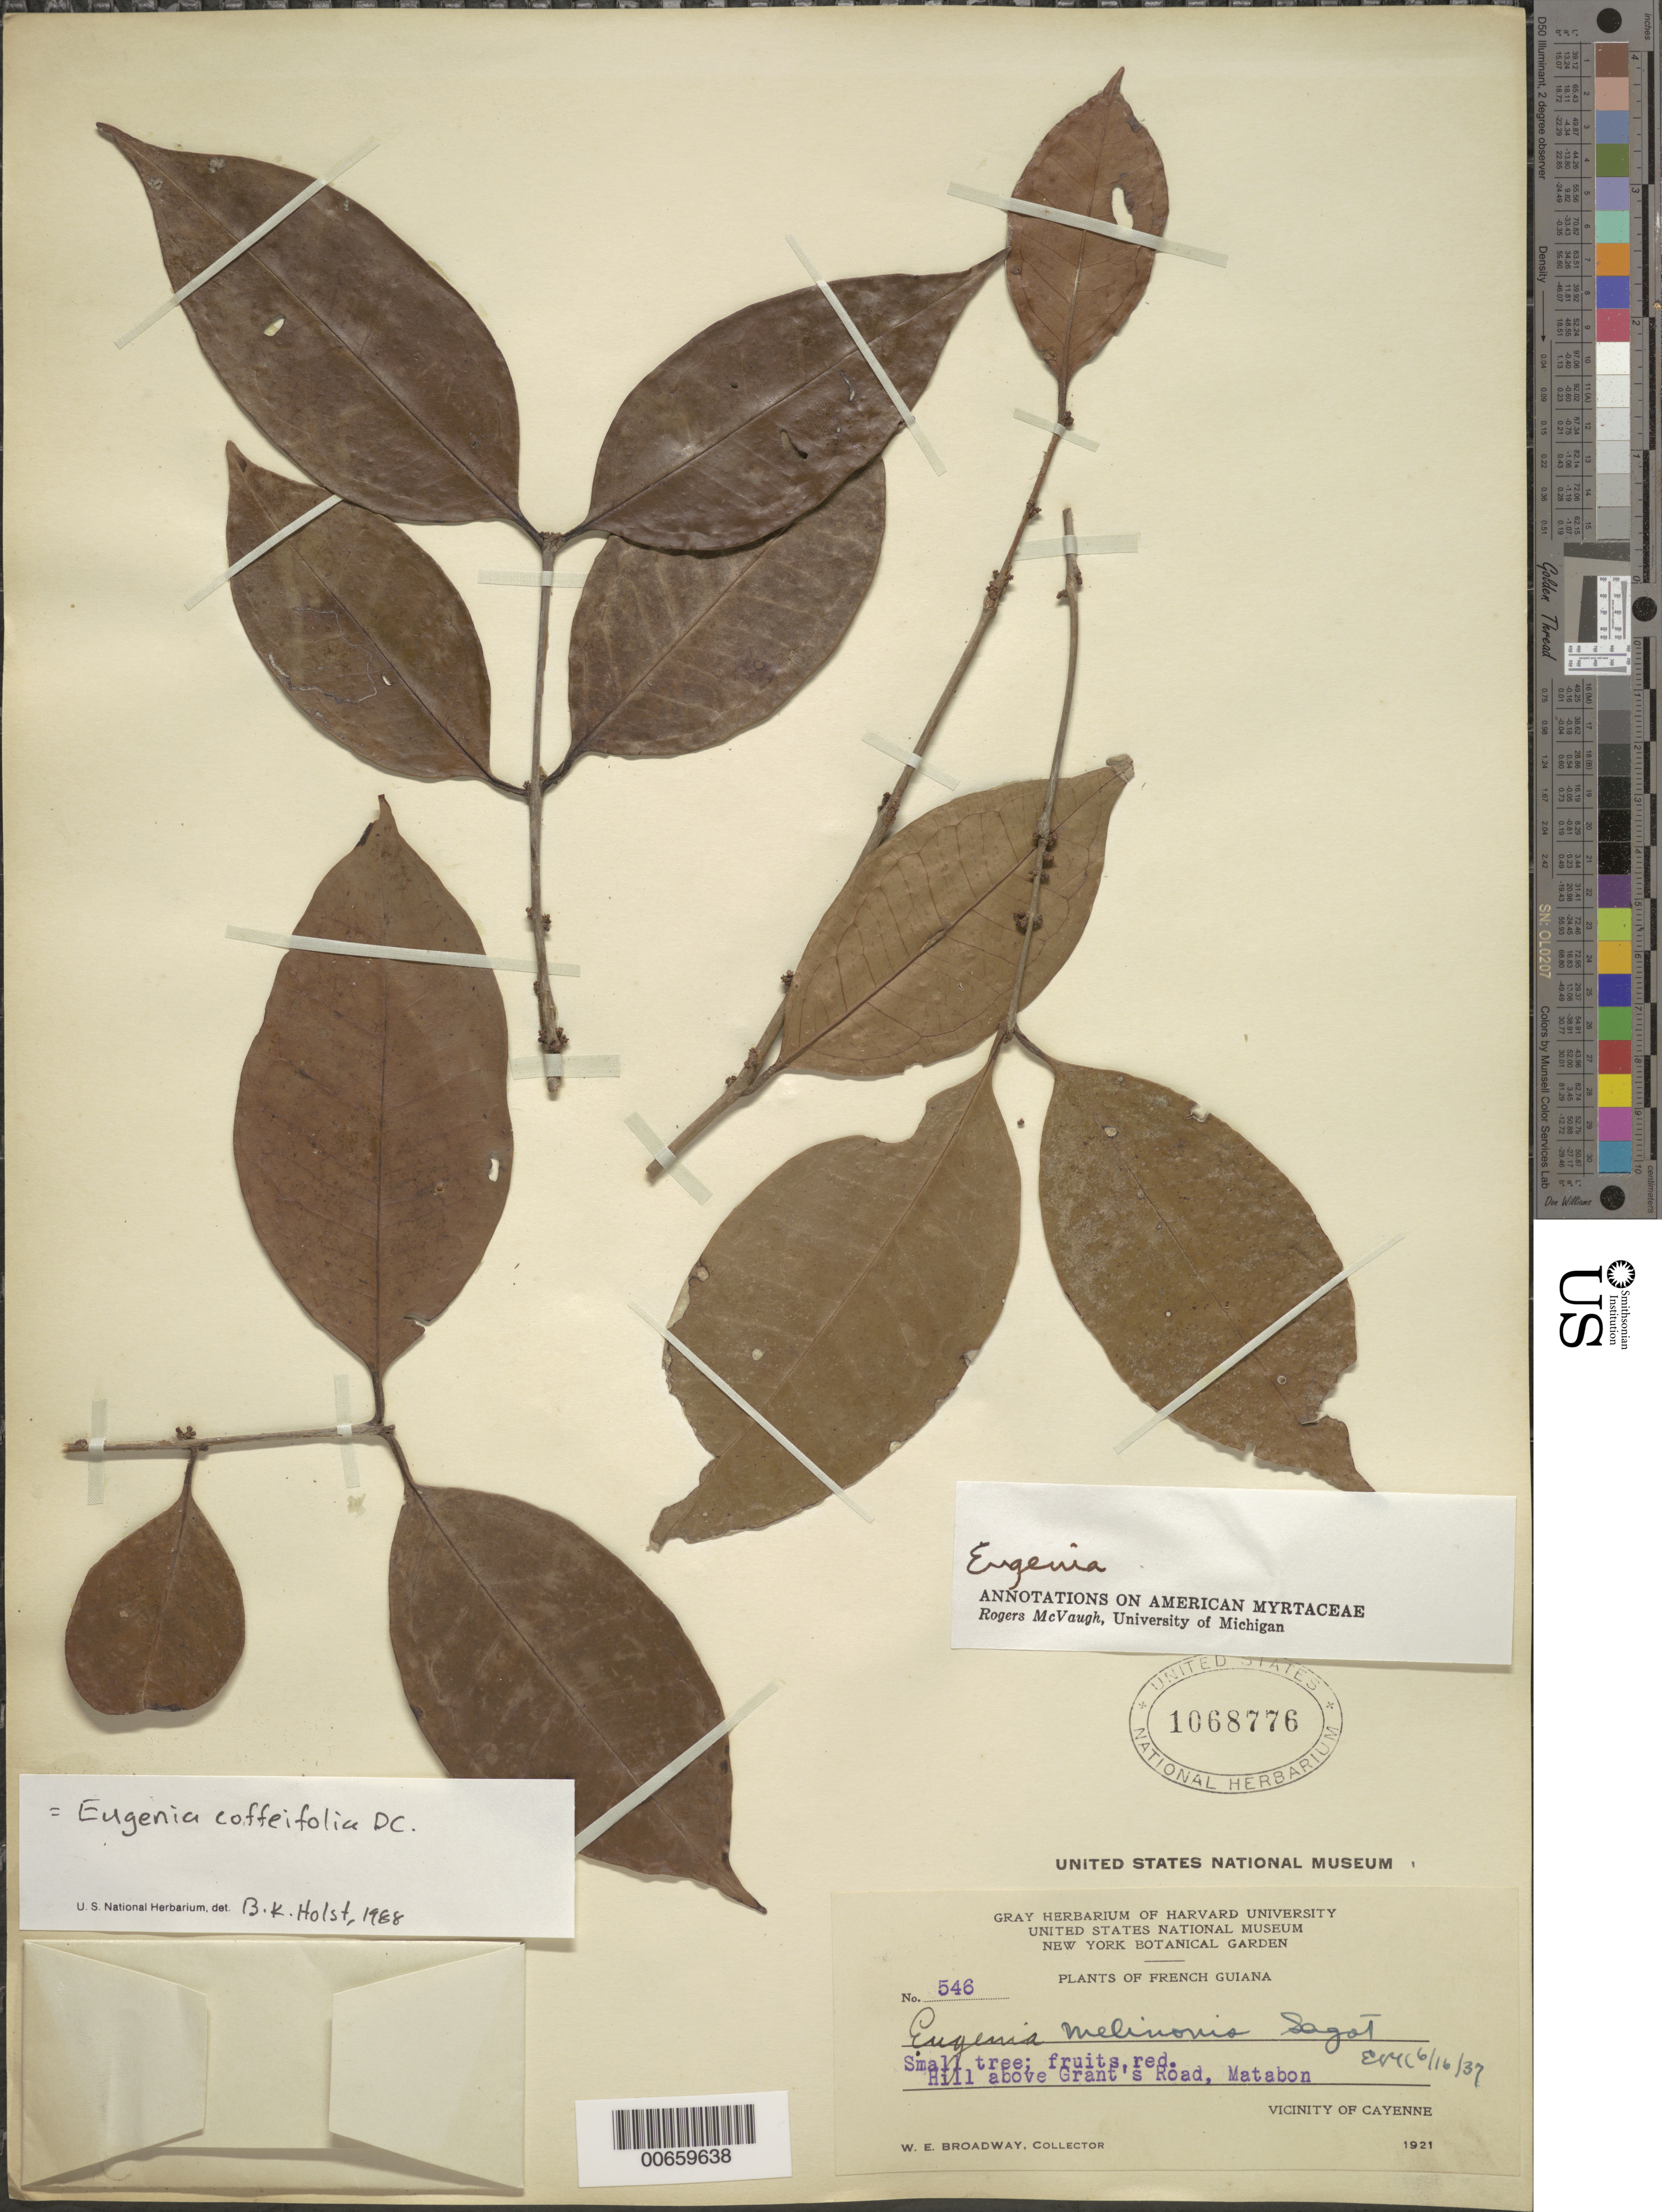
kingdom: Plantae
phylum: Tracheophyta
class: Magnoliopsida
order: Myrtales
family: Myrtaceae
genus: Eugenia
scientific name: Eugenia sinemariensis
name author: Aubl.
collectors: W. E. Broadway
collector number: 546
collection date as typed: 21-Jun-21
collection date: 1921-06-21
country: French Guiana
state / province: Cayenne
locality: Cayenne, vic., hill above Grant's Road, Matabon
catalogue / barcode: US 1068776